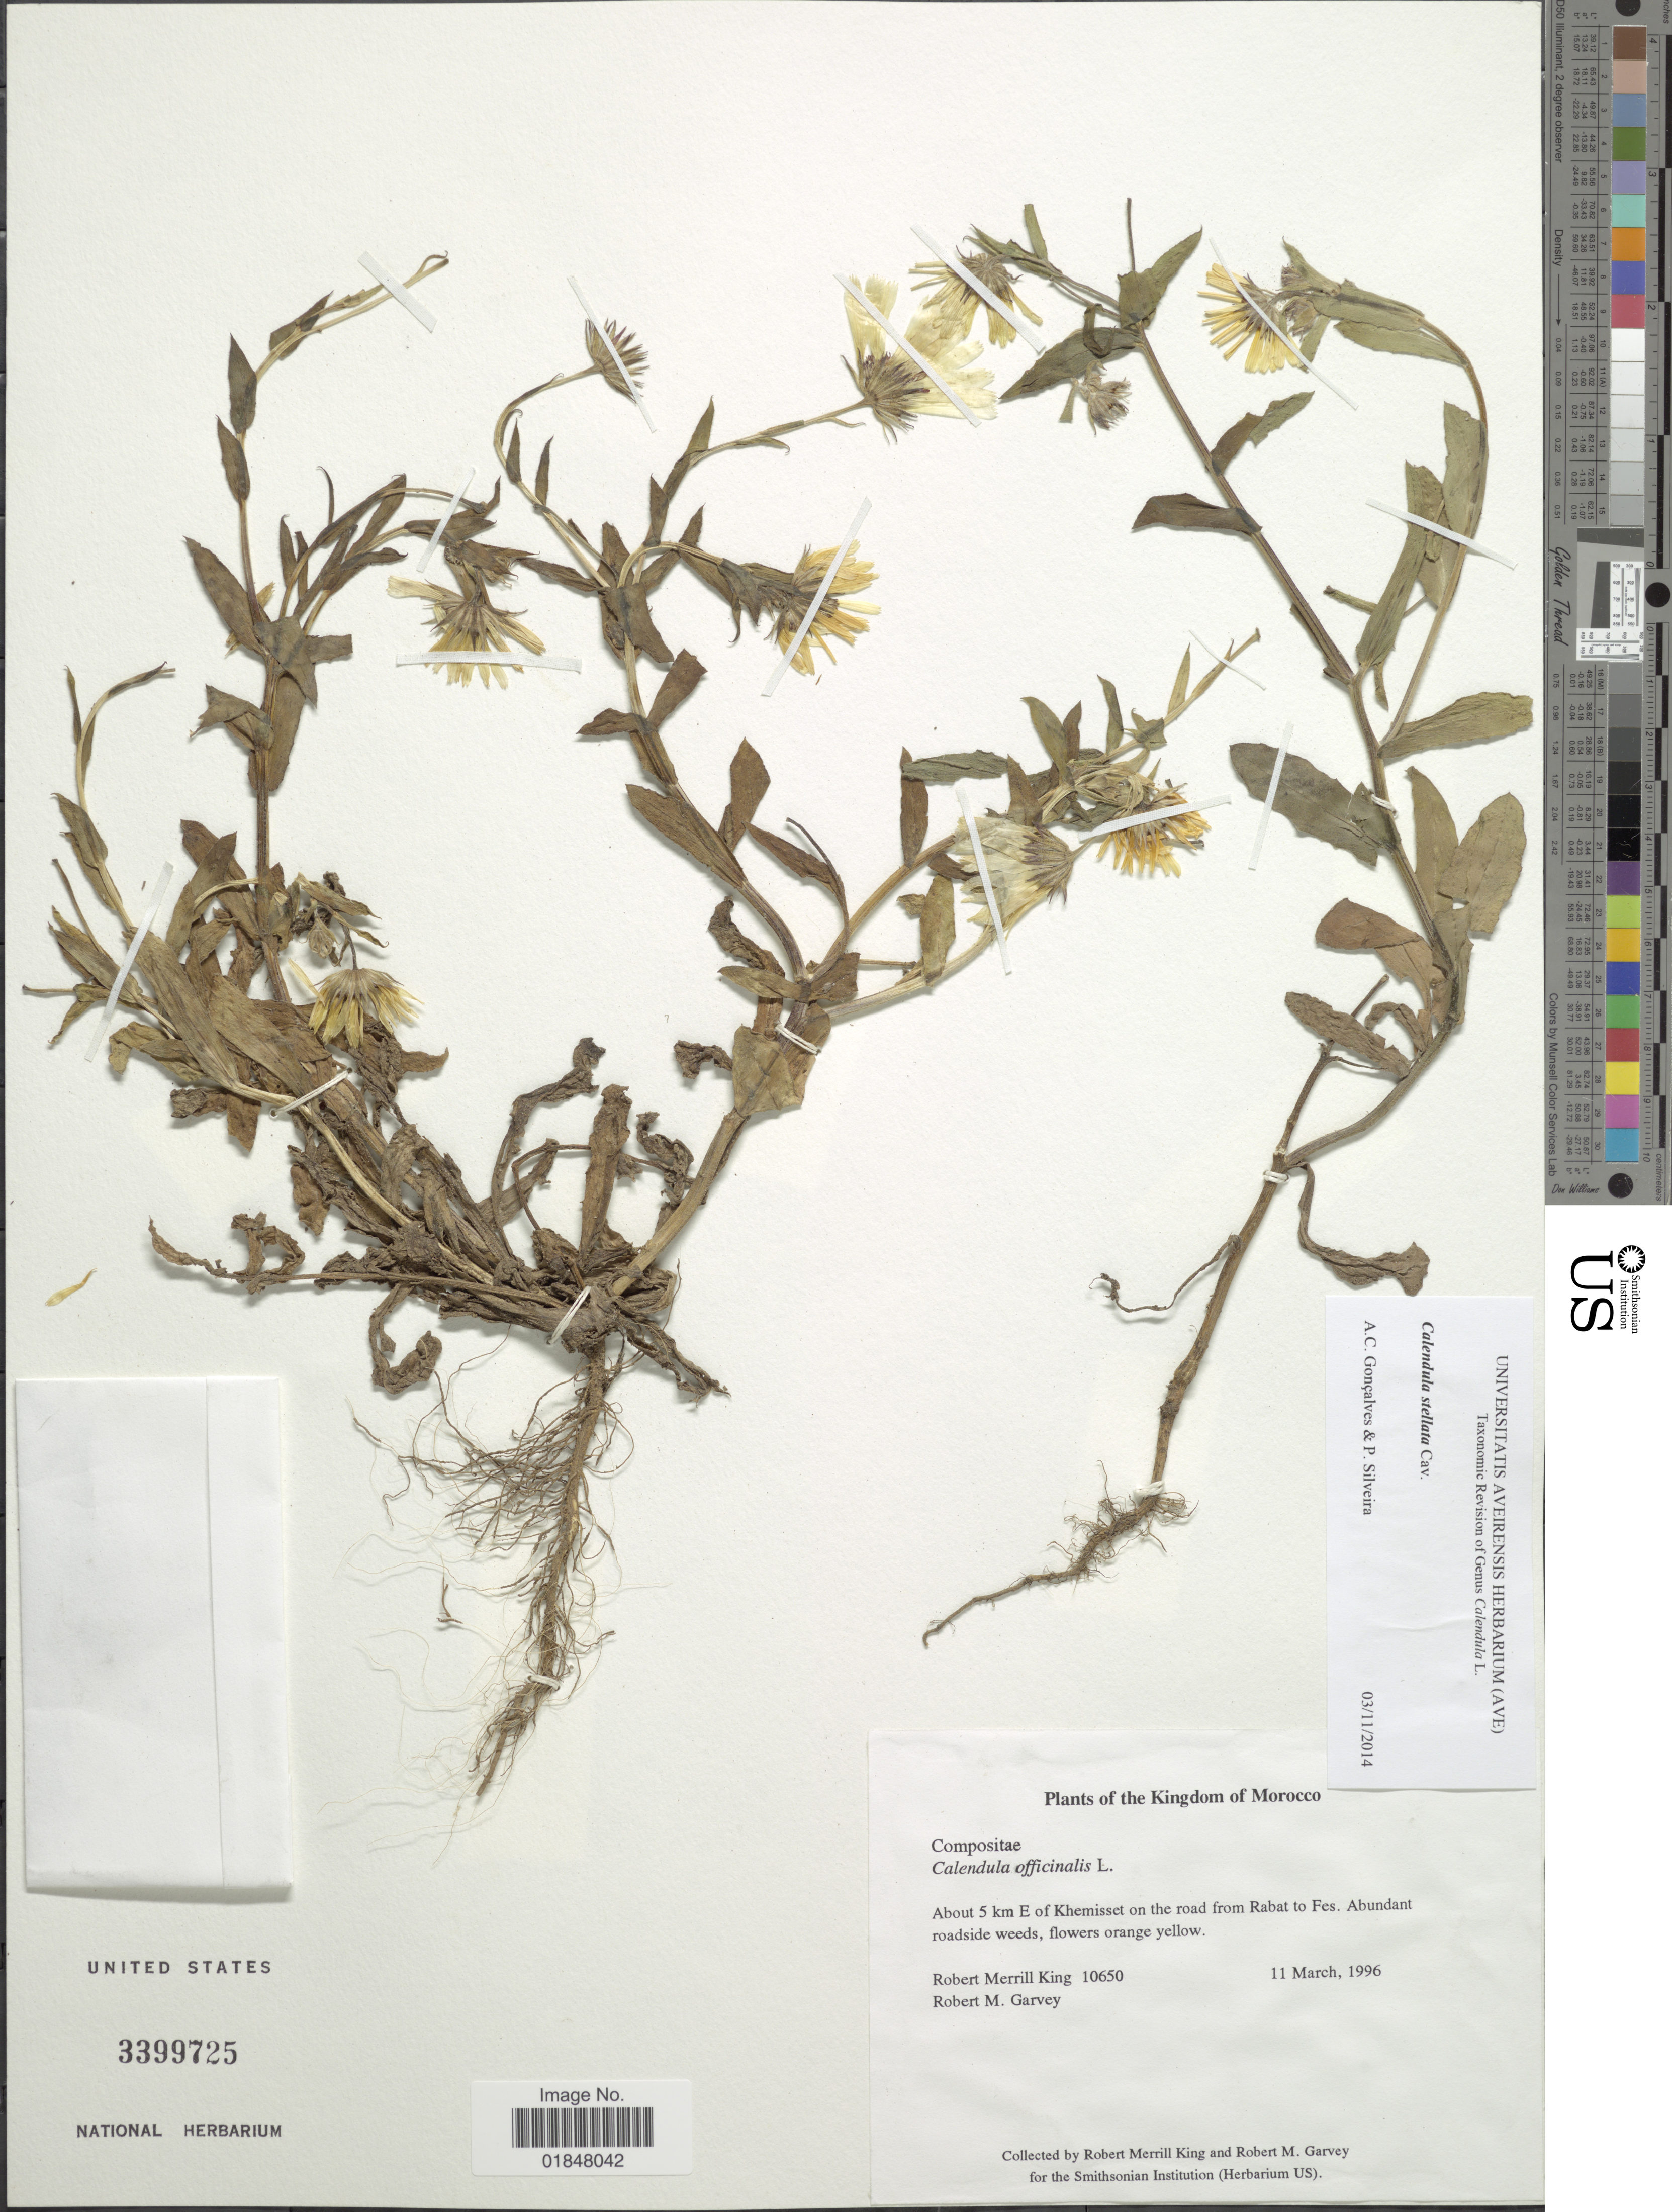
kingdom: Plantae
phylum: Tracheophyta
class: Magnoliopsida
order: Asterales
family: Asteraceae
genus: Calendula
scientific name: Calendula stellata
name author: Cav.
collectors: R. M. King & R. Garvey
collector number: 10650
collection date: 1996-03-11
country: Morocco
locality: About 5 km E of Khemisset on the road from Rabat to Fes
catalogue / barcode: US 3399725